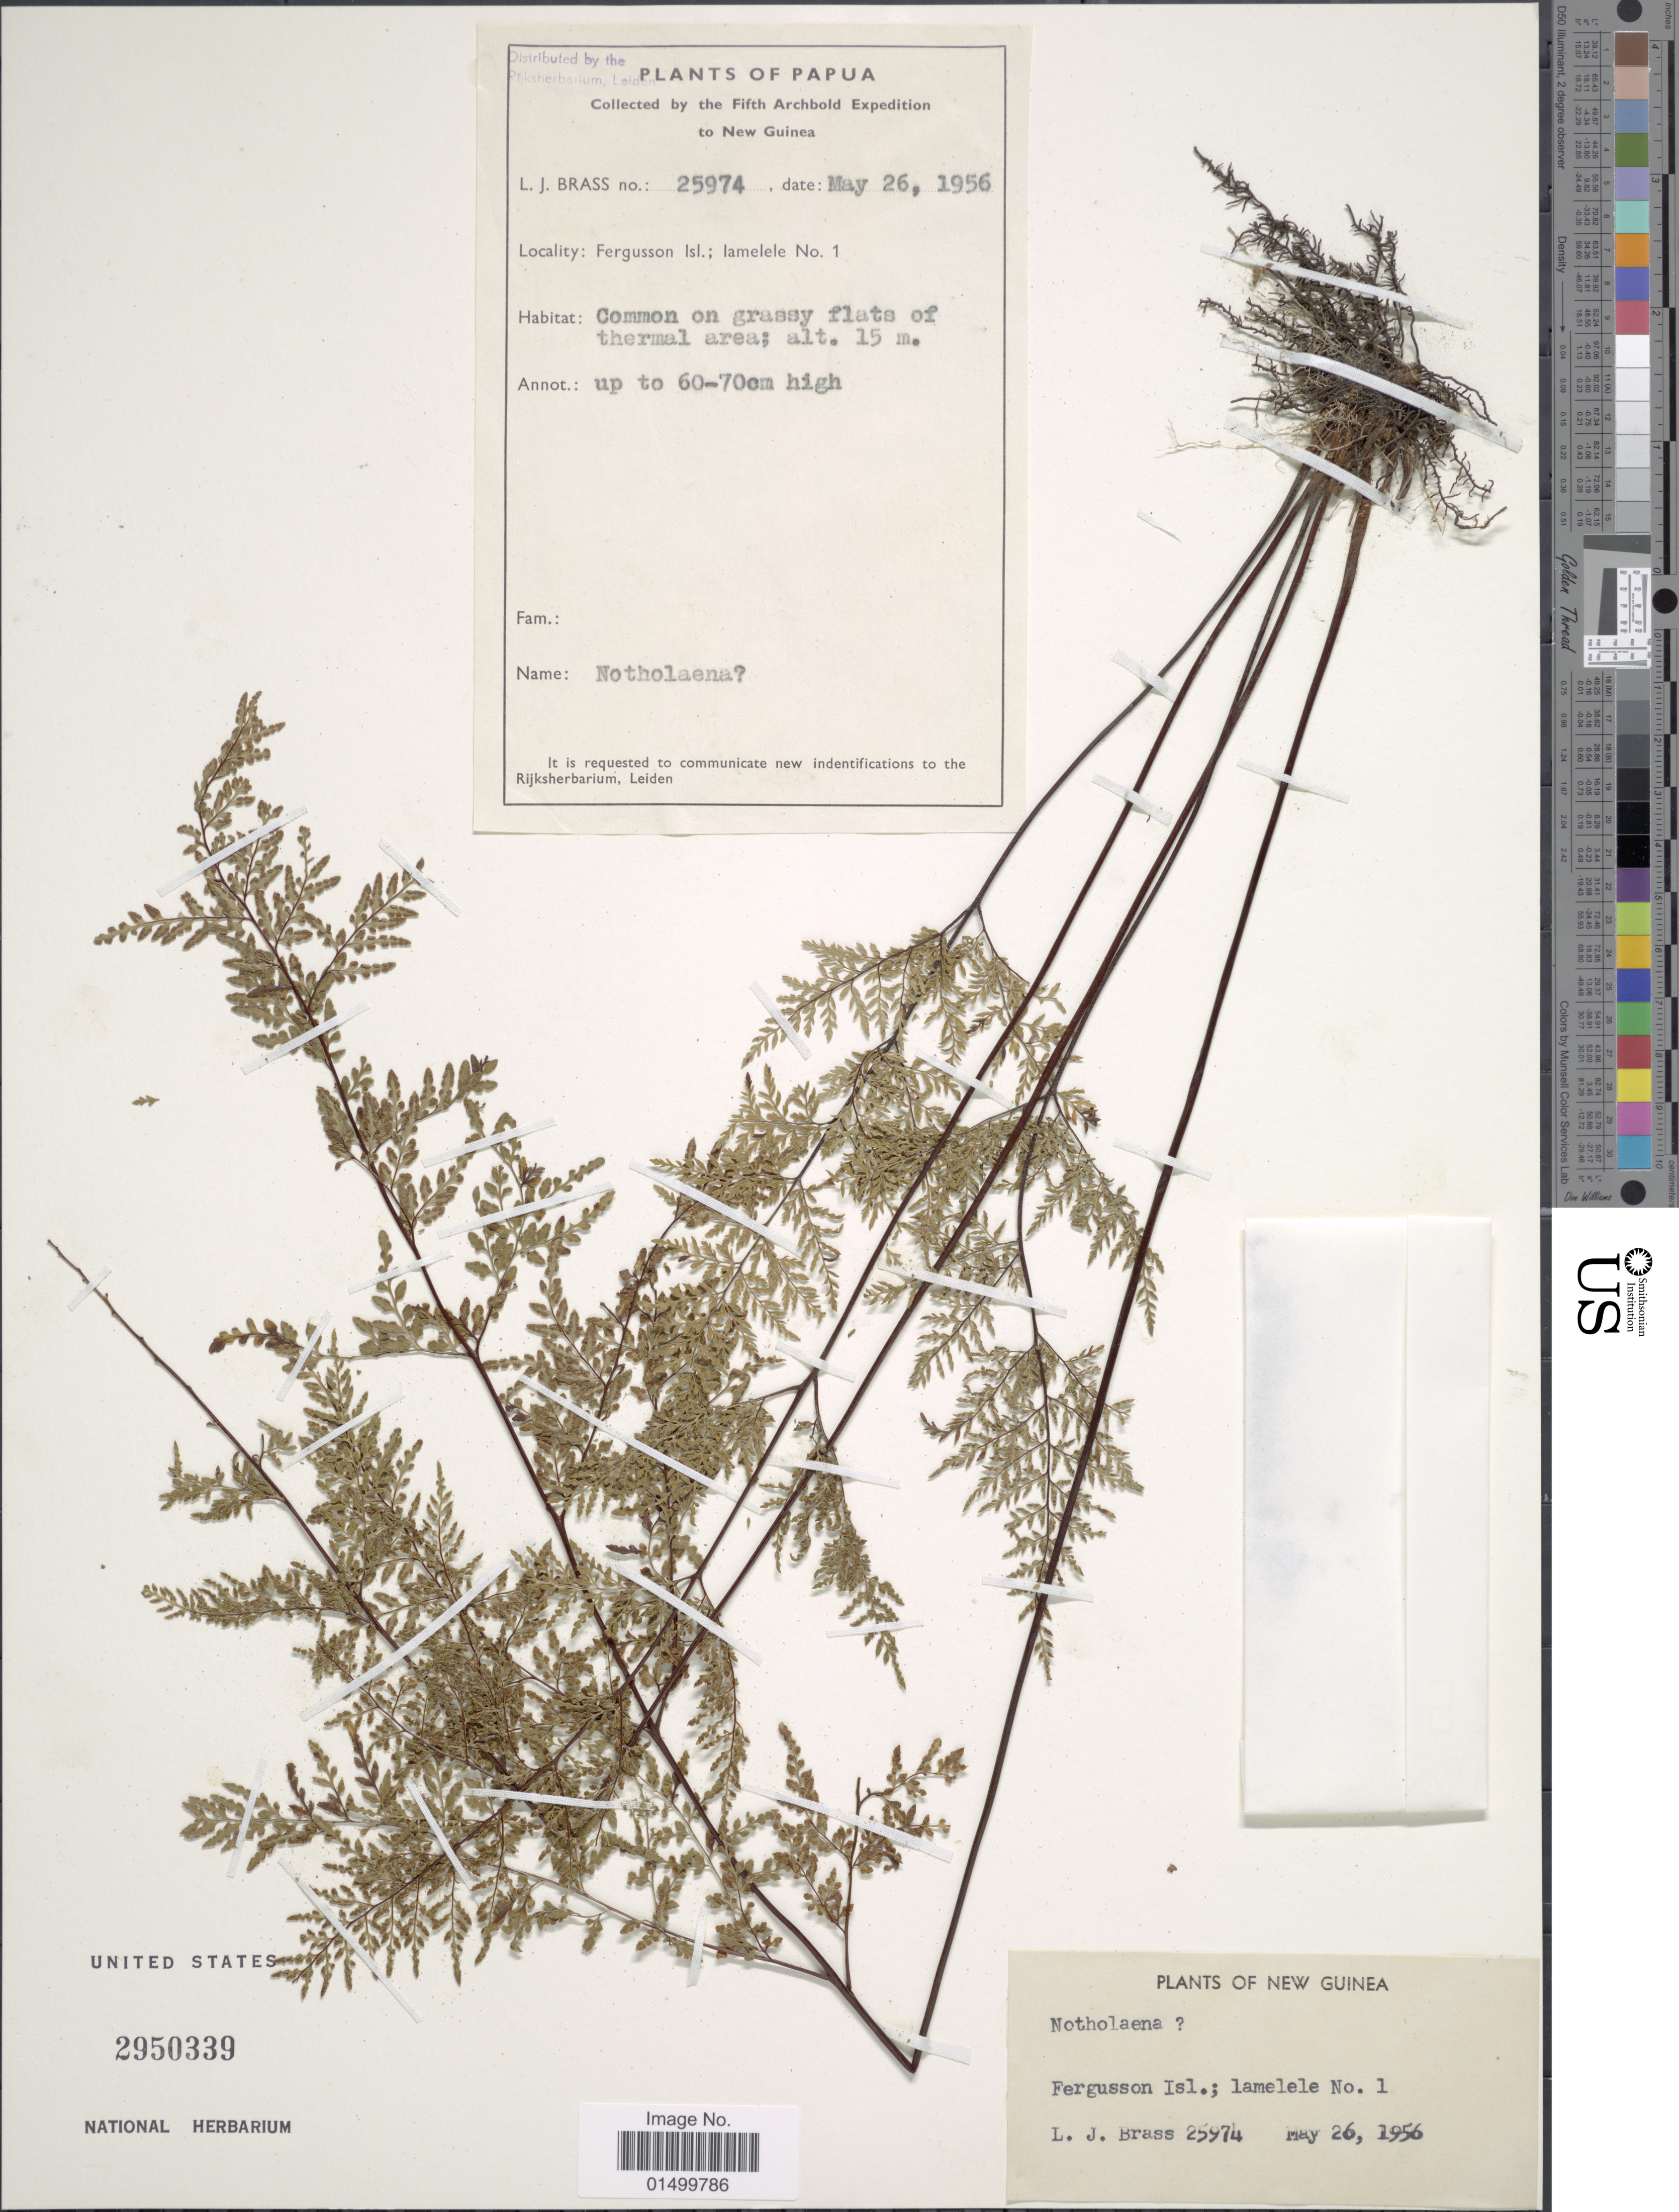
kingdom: Plantae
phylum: Tracheophyta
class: Polypodiopsida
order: Polypodiales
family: Pteridaceae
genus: Cheilanthes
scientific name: Cheilanthes tenuifolia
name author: (Burm. f.) Sw.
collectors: L. J. Brass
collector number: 25974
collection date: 1956-05-26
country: Papua New Guinea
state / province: Milne Bay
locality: Fergusson Isl., Lamelele No. 1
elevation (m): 15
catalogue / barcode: US 2950339